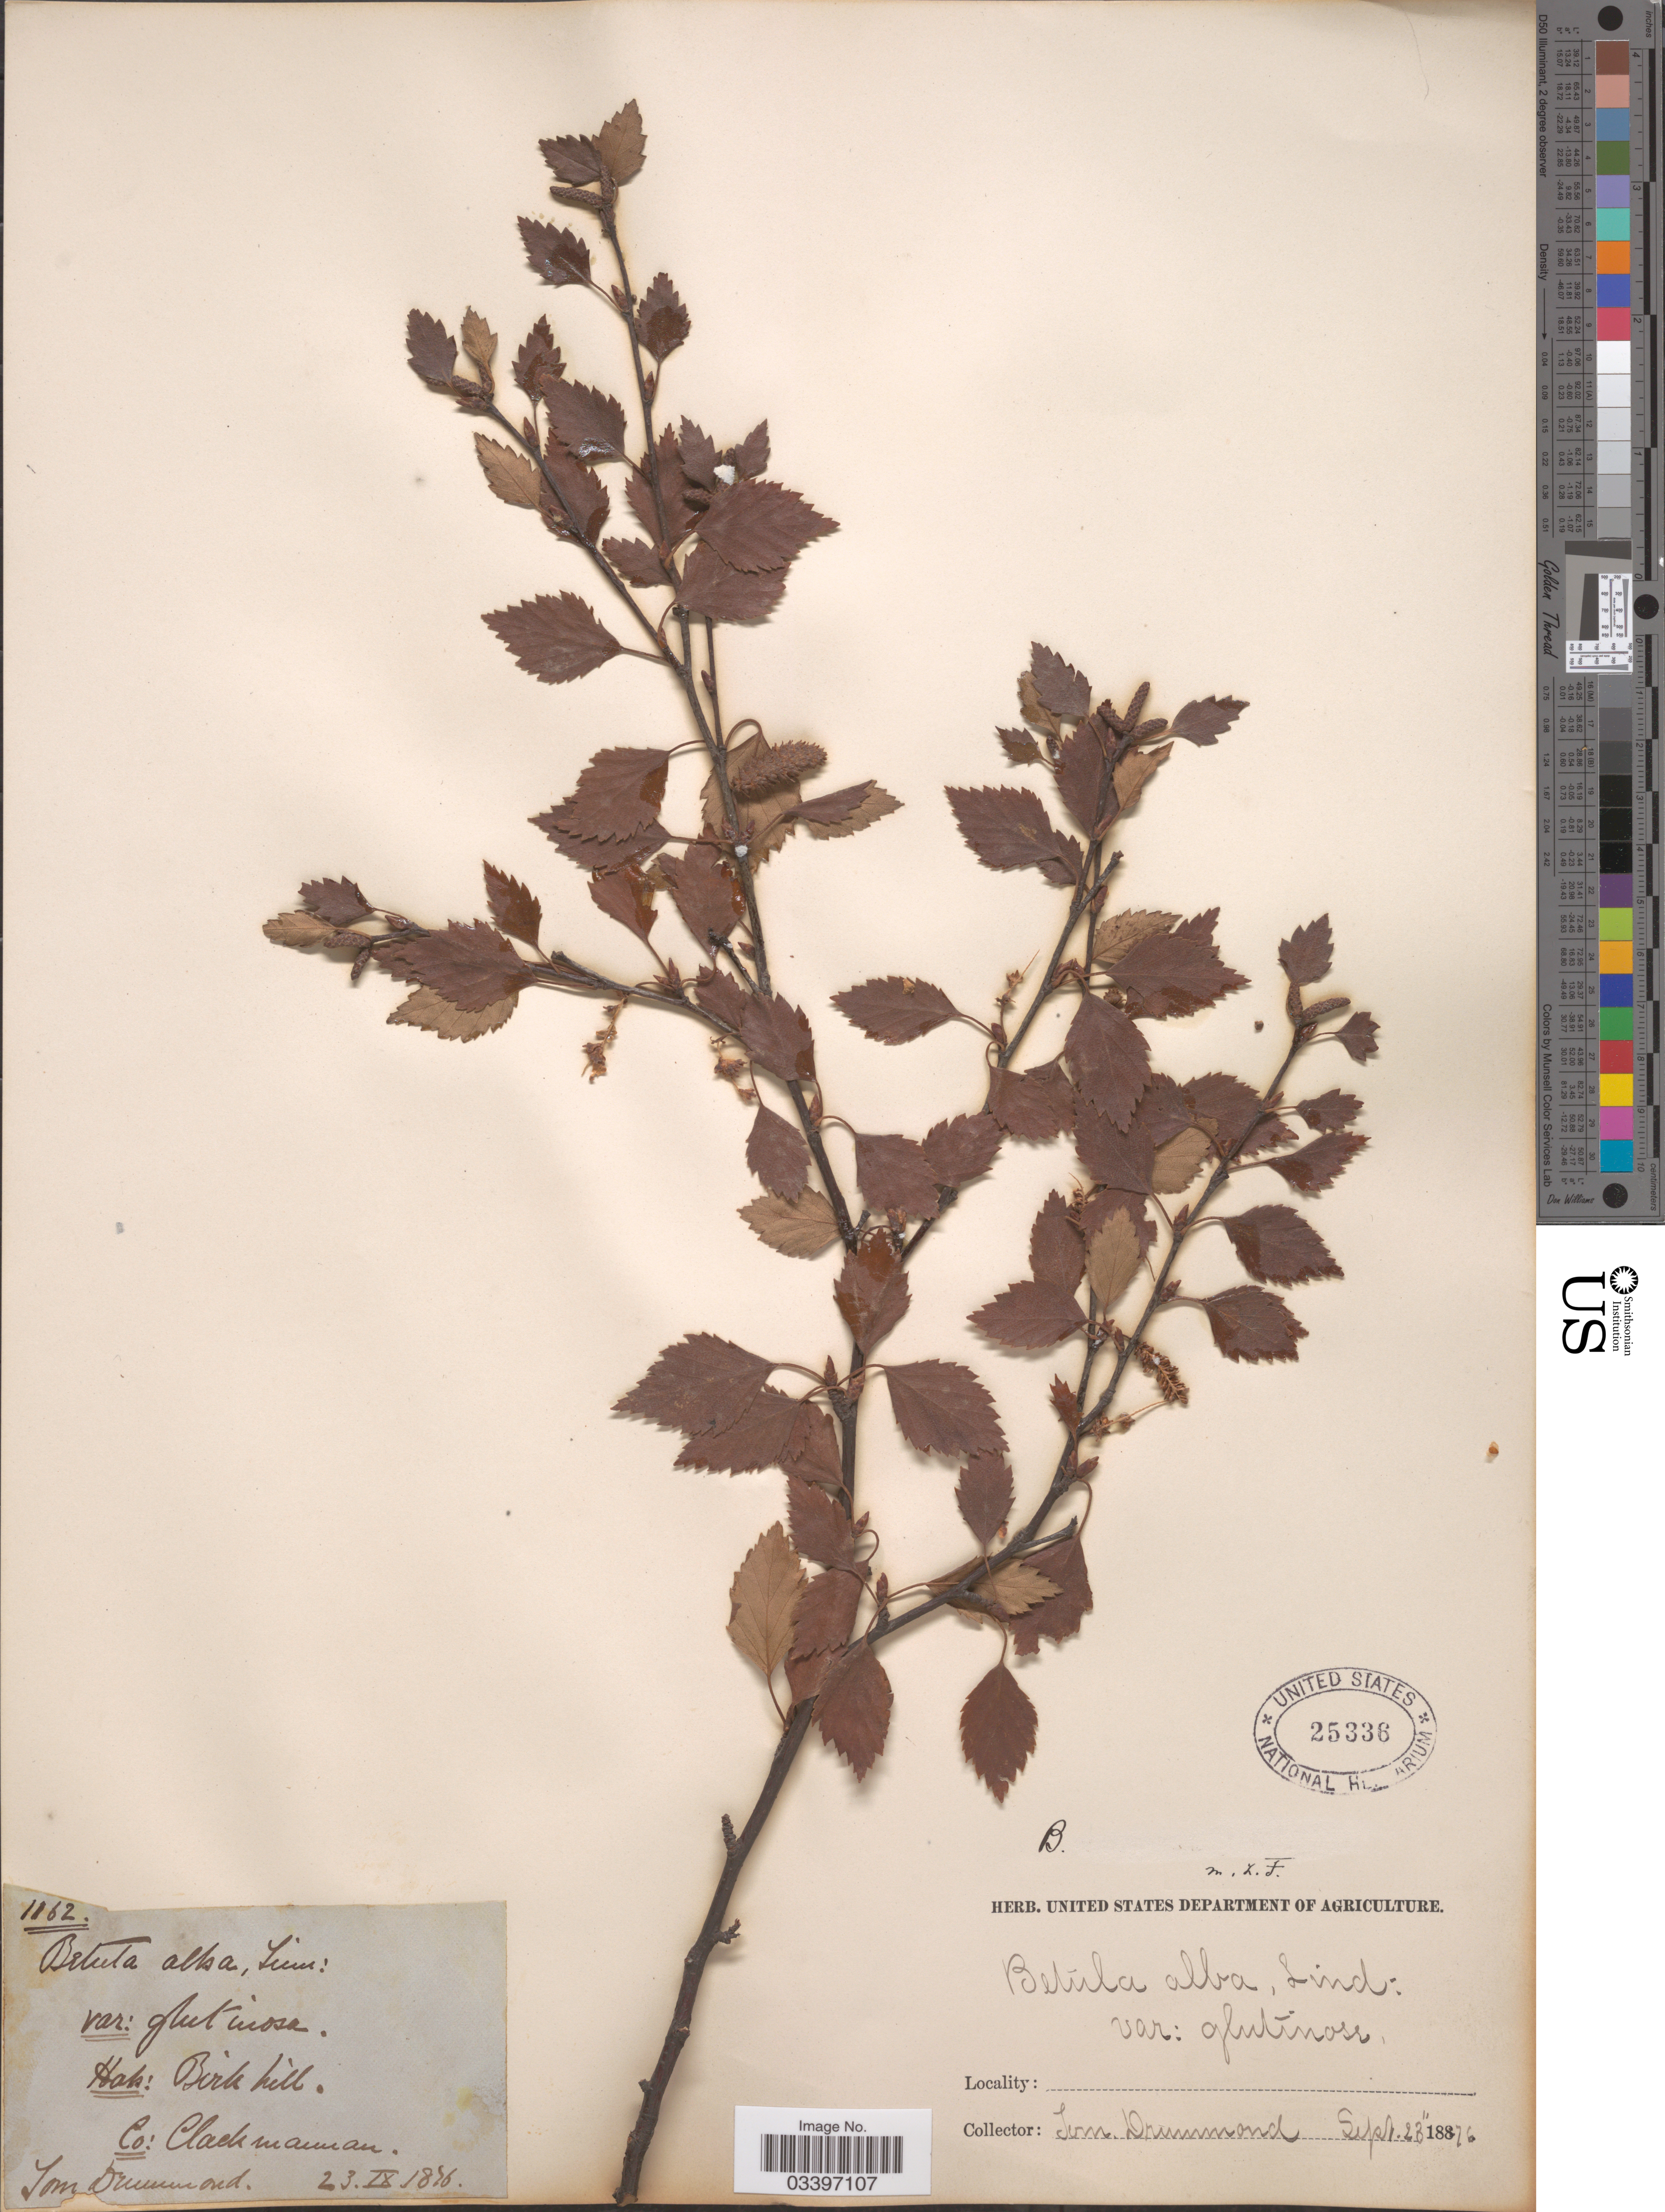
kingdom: Plantae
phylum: Tracheophyta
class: Magnoliopsida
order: Fagales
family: Betulaceae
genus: Betula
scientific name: Betula sp.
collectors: T. Drummond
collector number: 1162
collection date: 1876-09-23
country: United Kingdom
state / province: Scotland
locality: Co: Clackmannan.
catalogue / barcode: US 25336